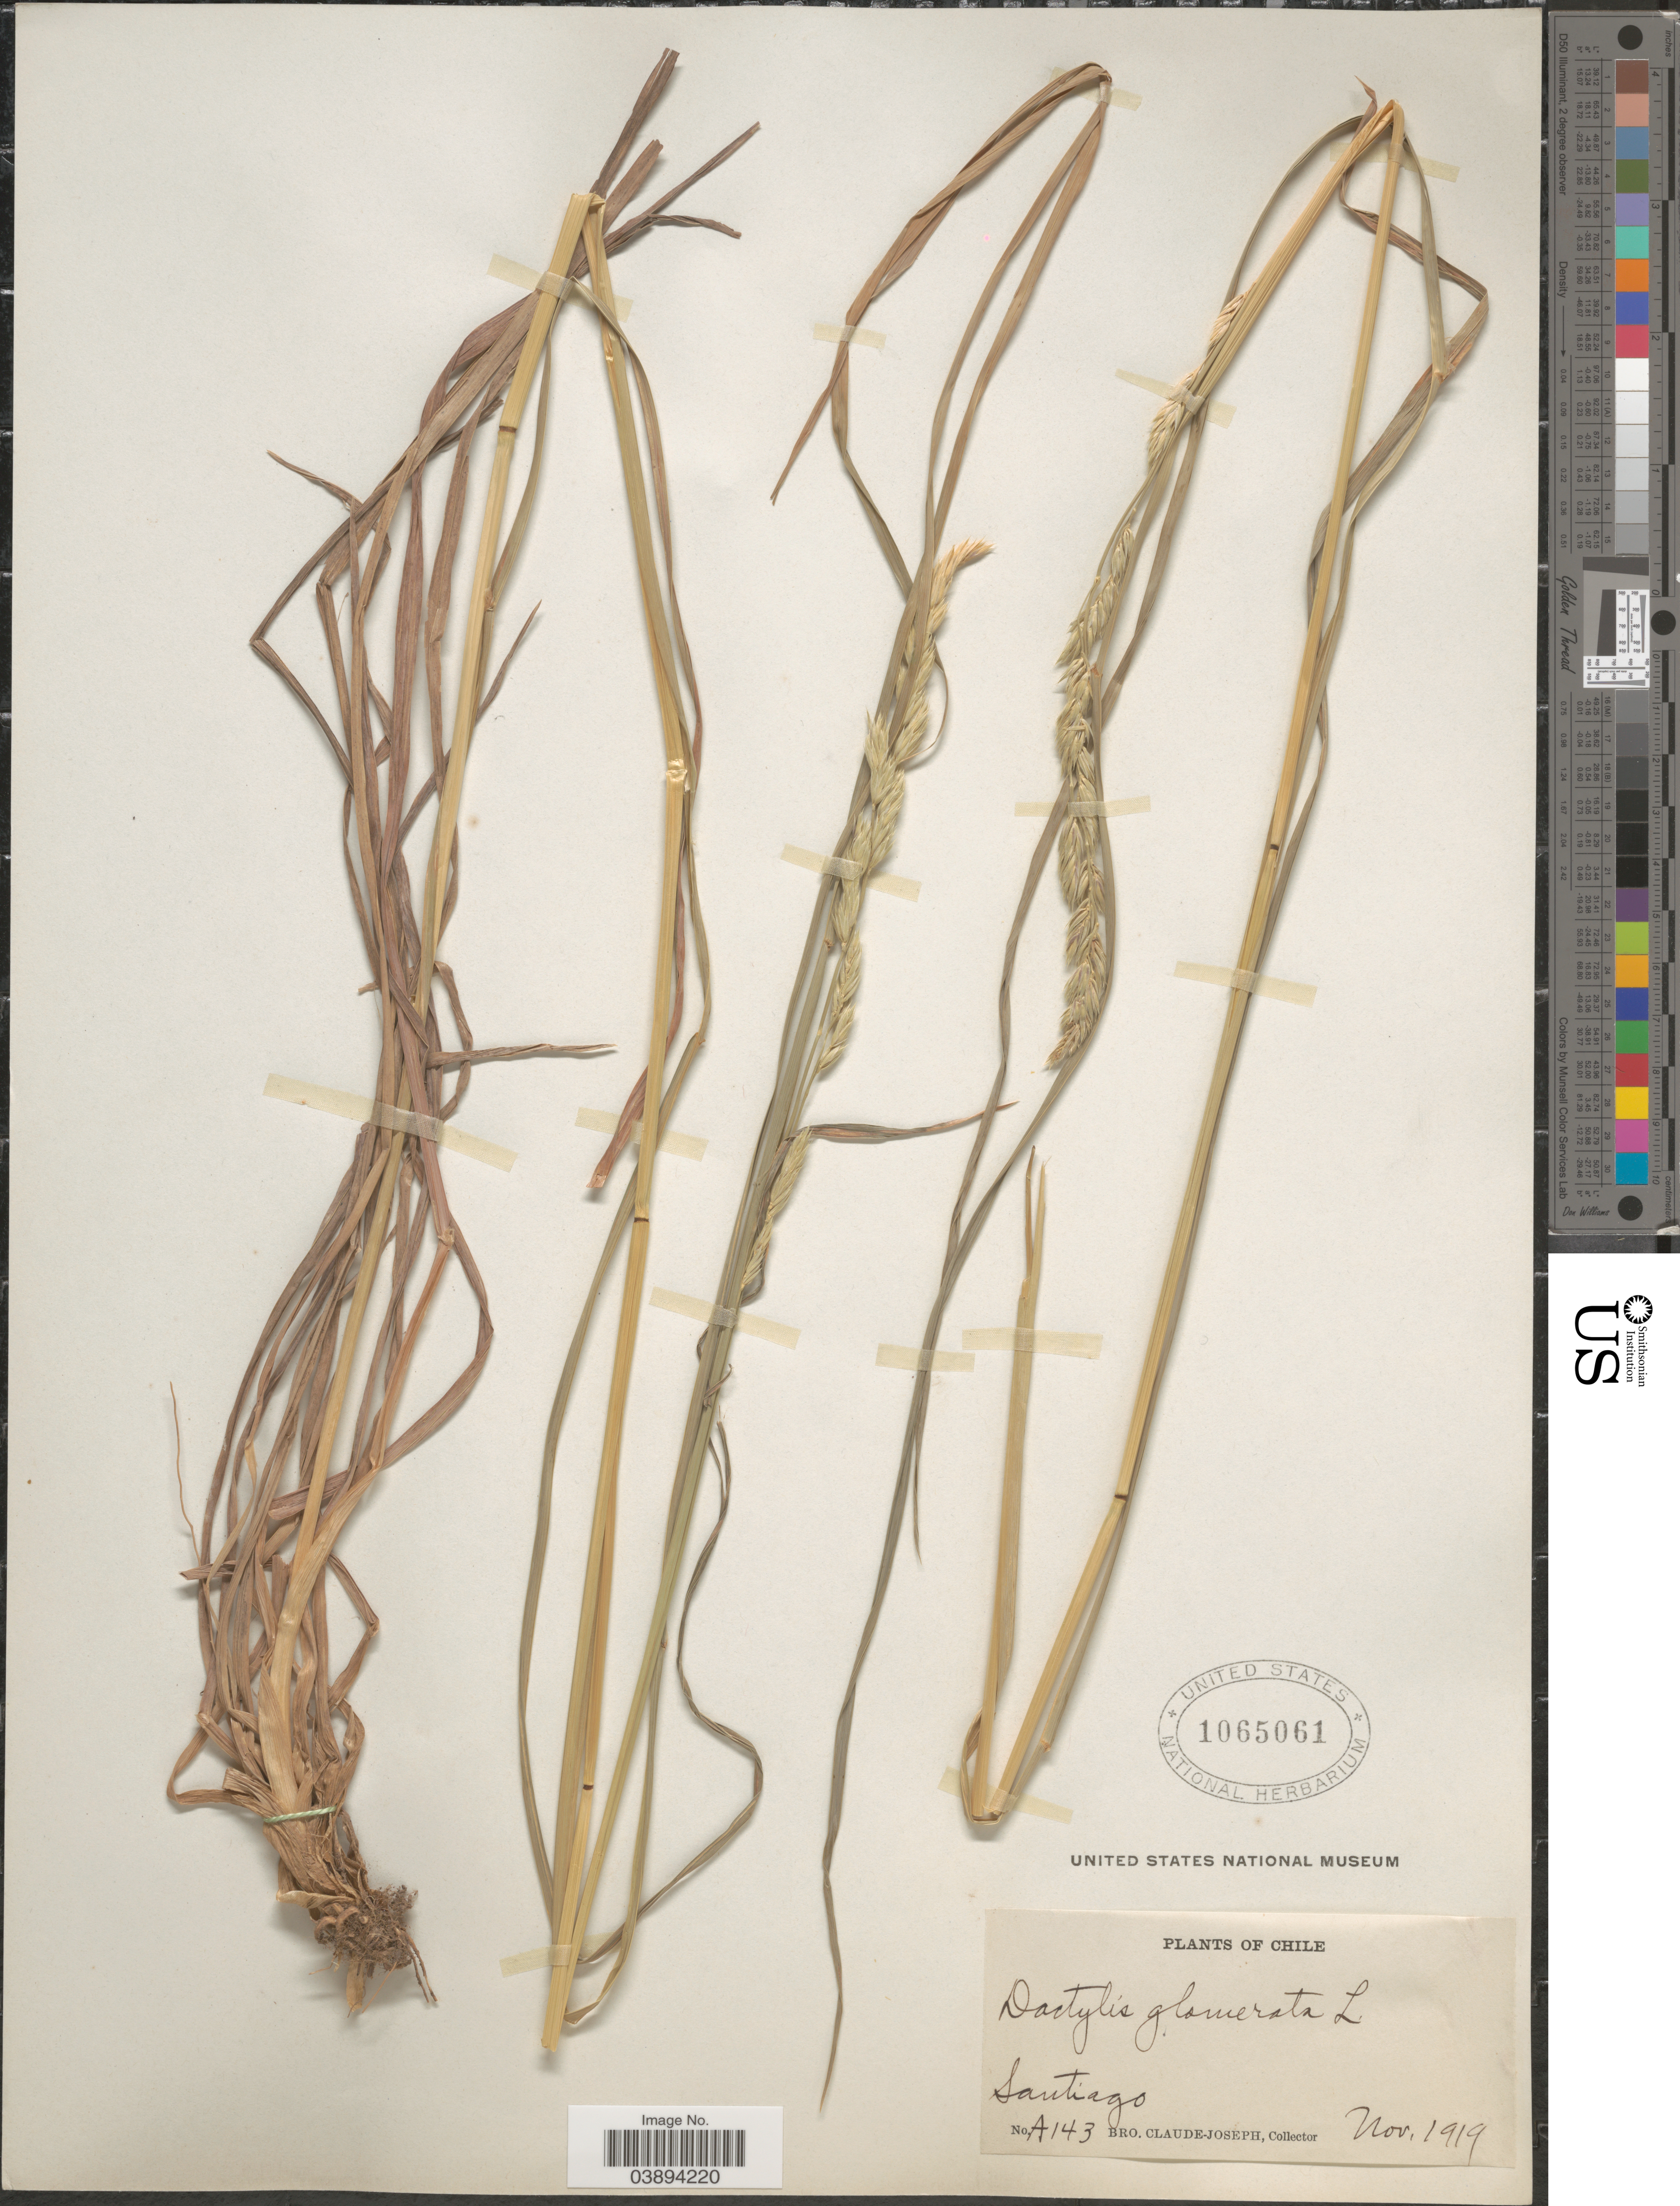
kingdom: Plantae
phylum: Tracheophyta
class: Liliopsida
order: Poales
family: Poaceae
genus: Dactylis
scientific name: Dactylis glomerata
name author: L.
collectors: Bro. Claude-Joseph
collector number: A143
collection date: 1919-11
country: Chile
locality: Santiago.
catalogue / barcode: US 1065061